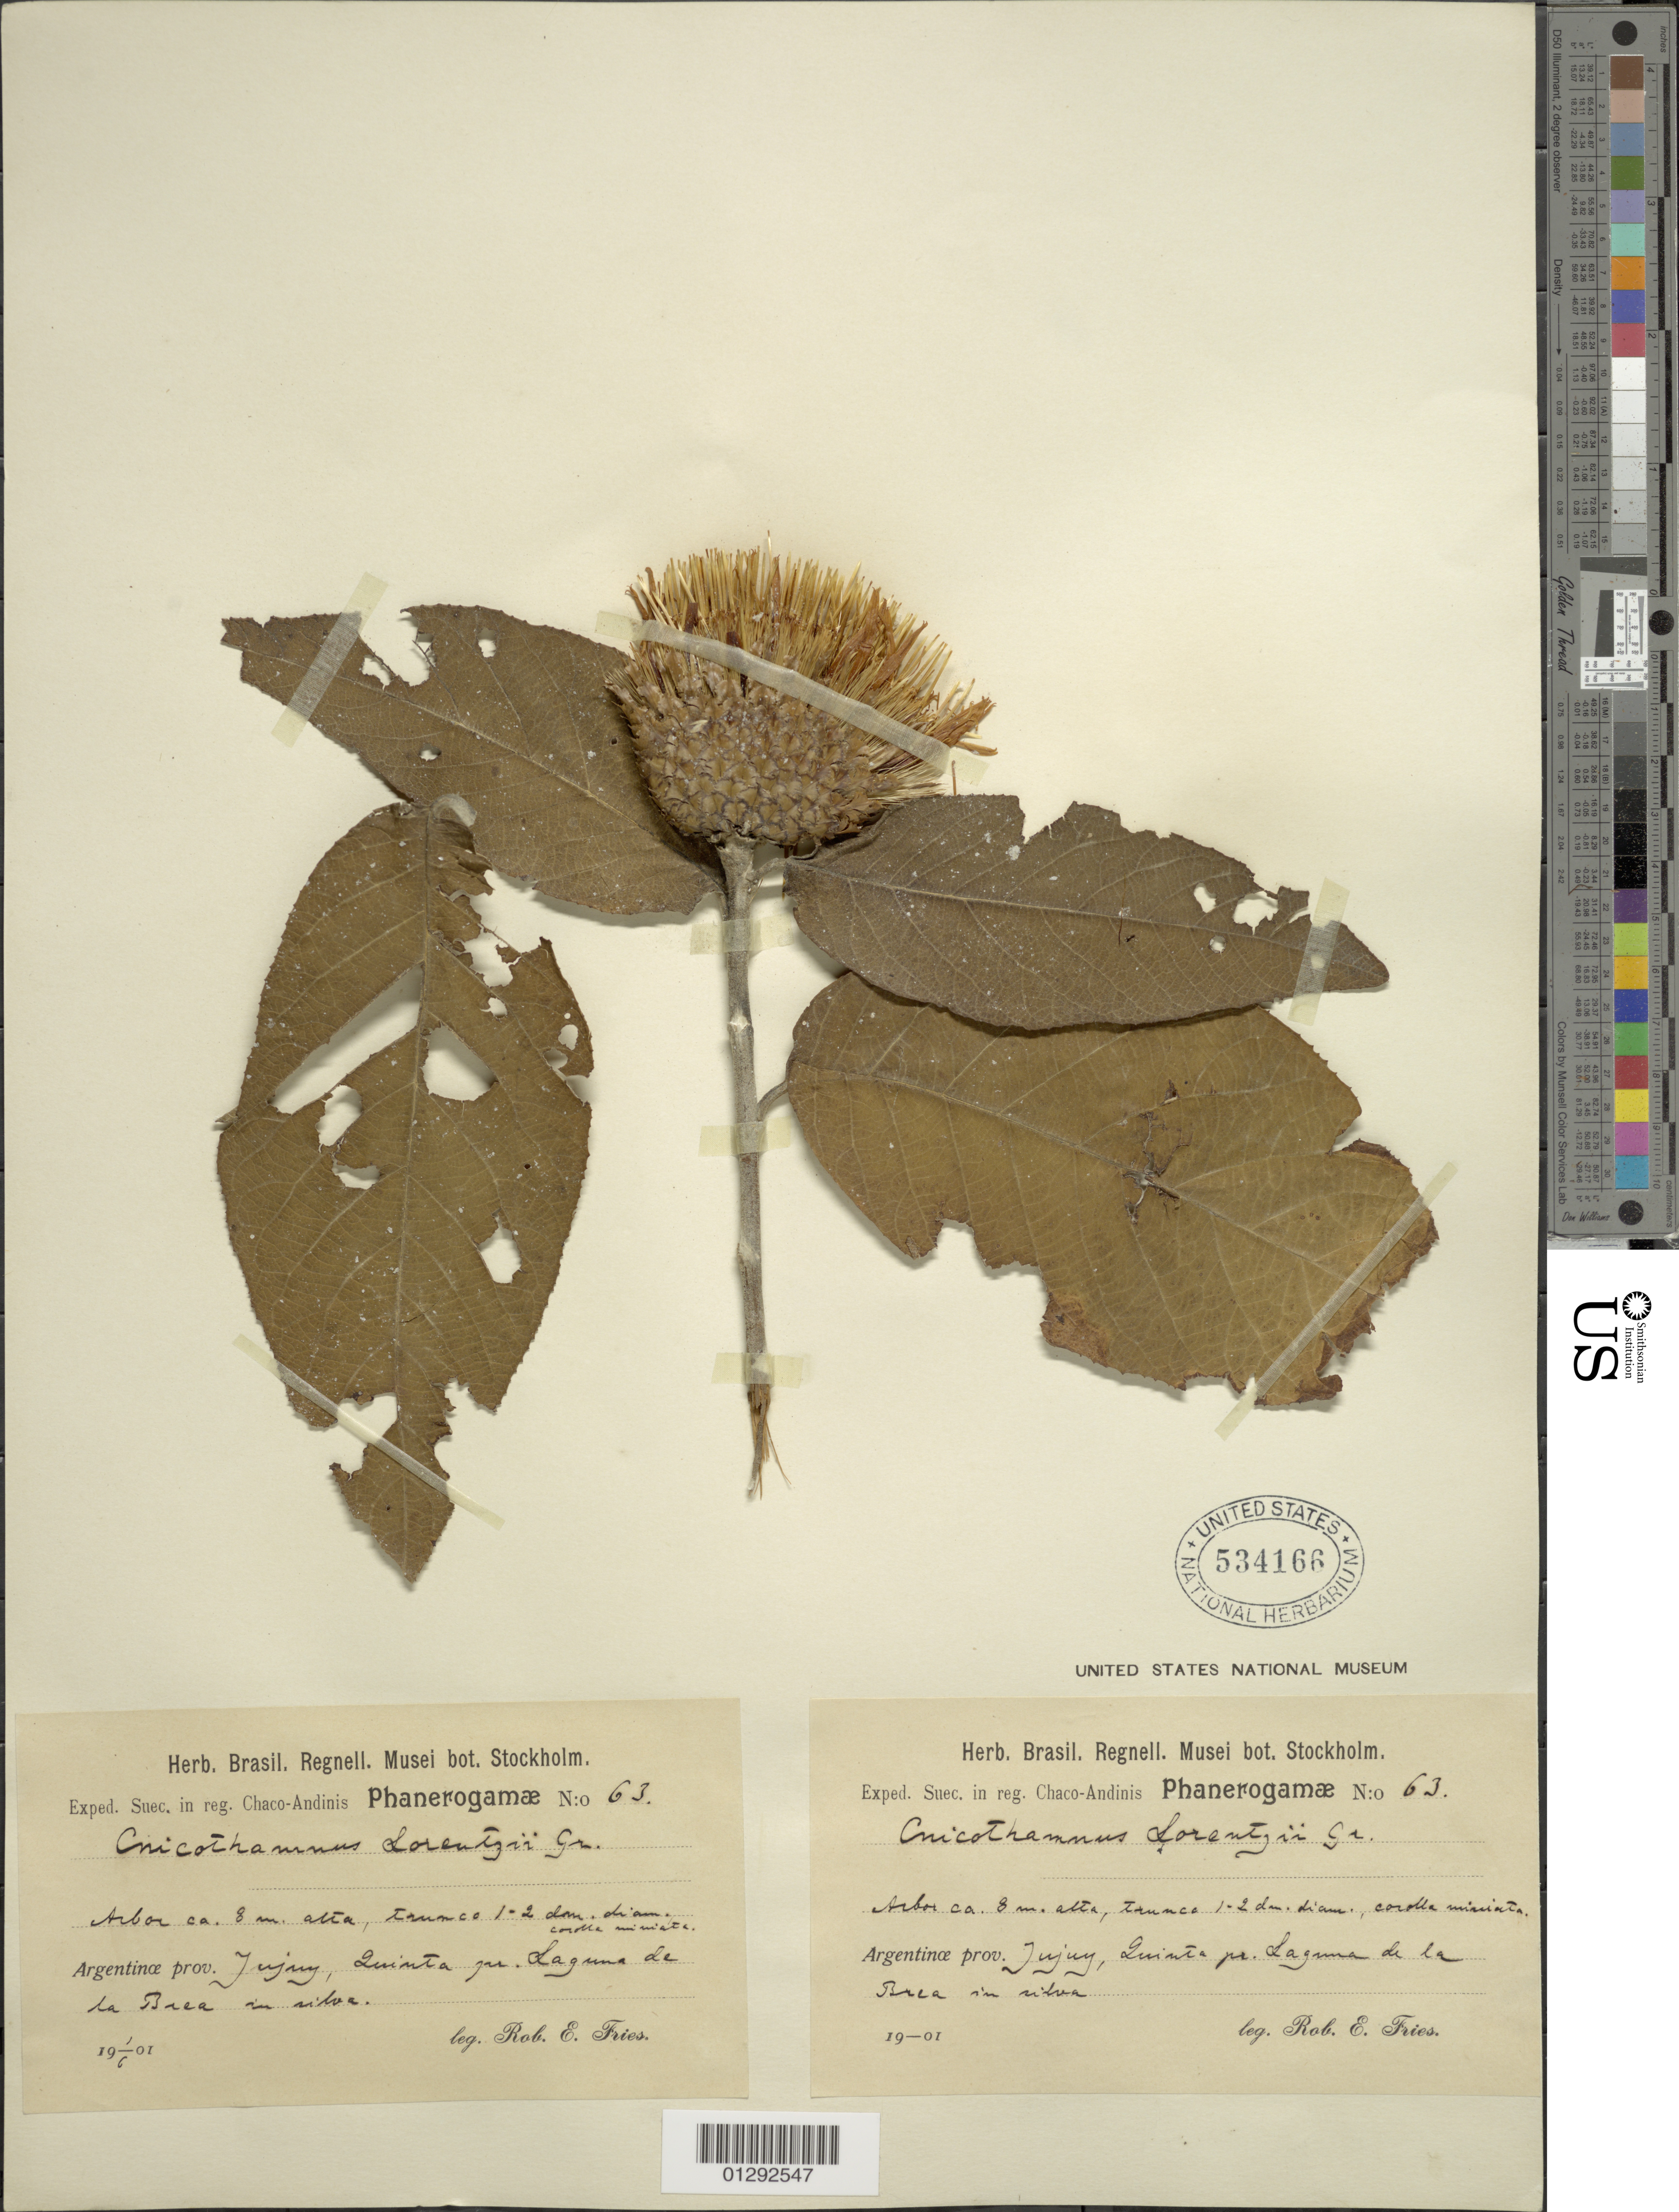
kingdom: Plantae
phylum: Tracheophyta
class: Magnoliopsida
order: Asterales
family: Asteraceae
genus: Cnicothamnus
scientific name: Cnicothamnus lorentzii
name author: Griseb.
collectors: R. E. Fries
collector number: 63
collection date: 1901-06-01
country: Argentina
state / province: Jujuy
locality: Quinta pr. Laguna de la Brea in silva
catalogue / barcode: US 534166